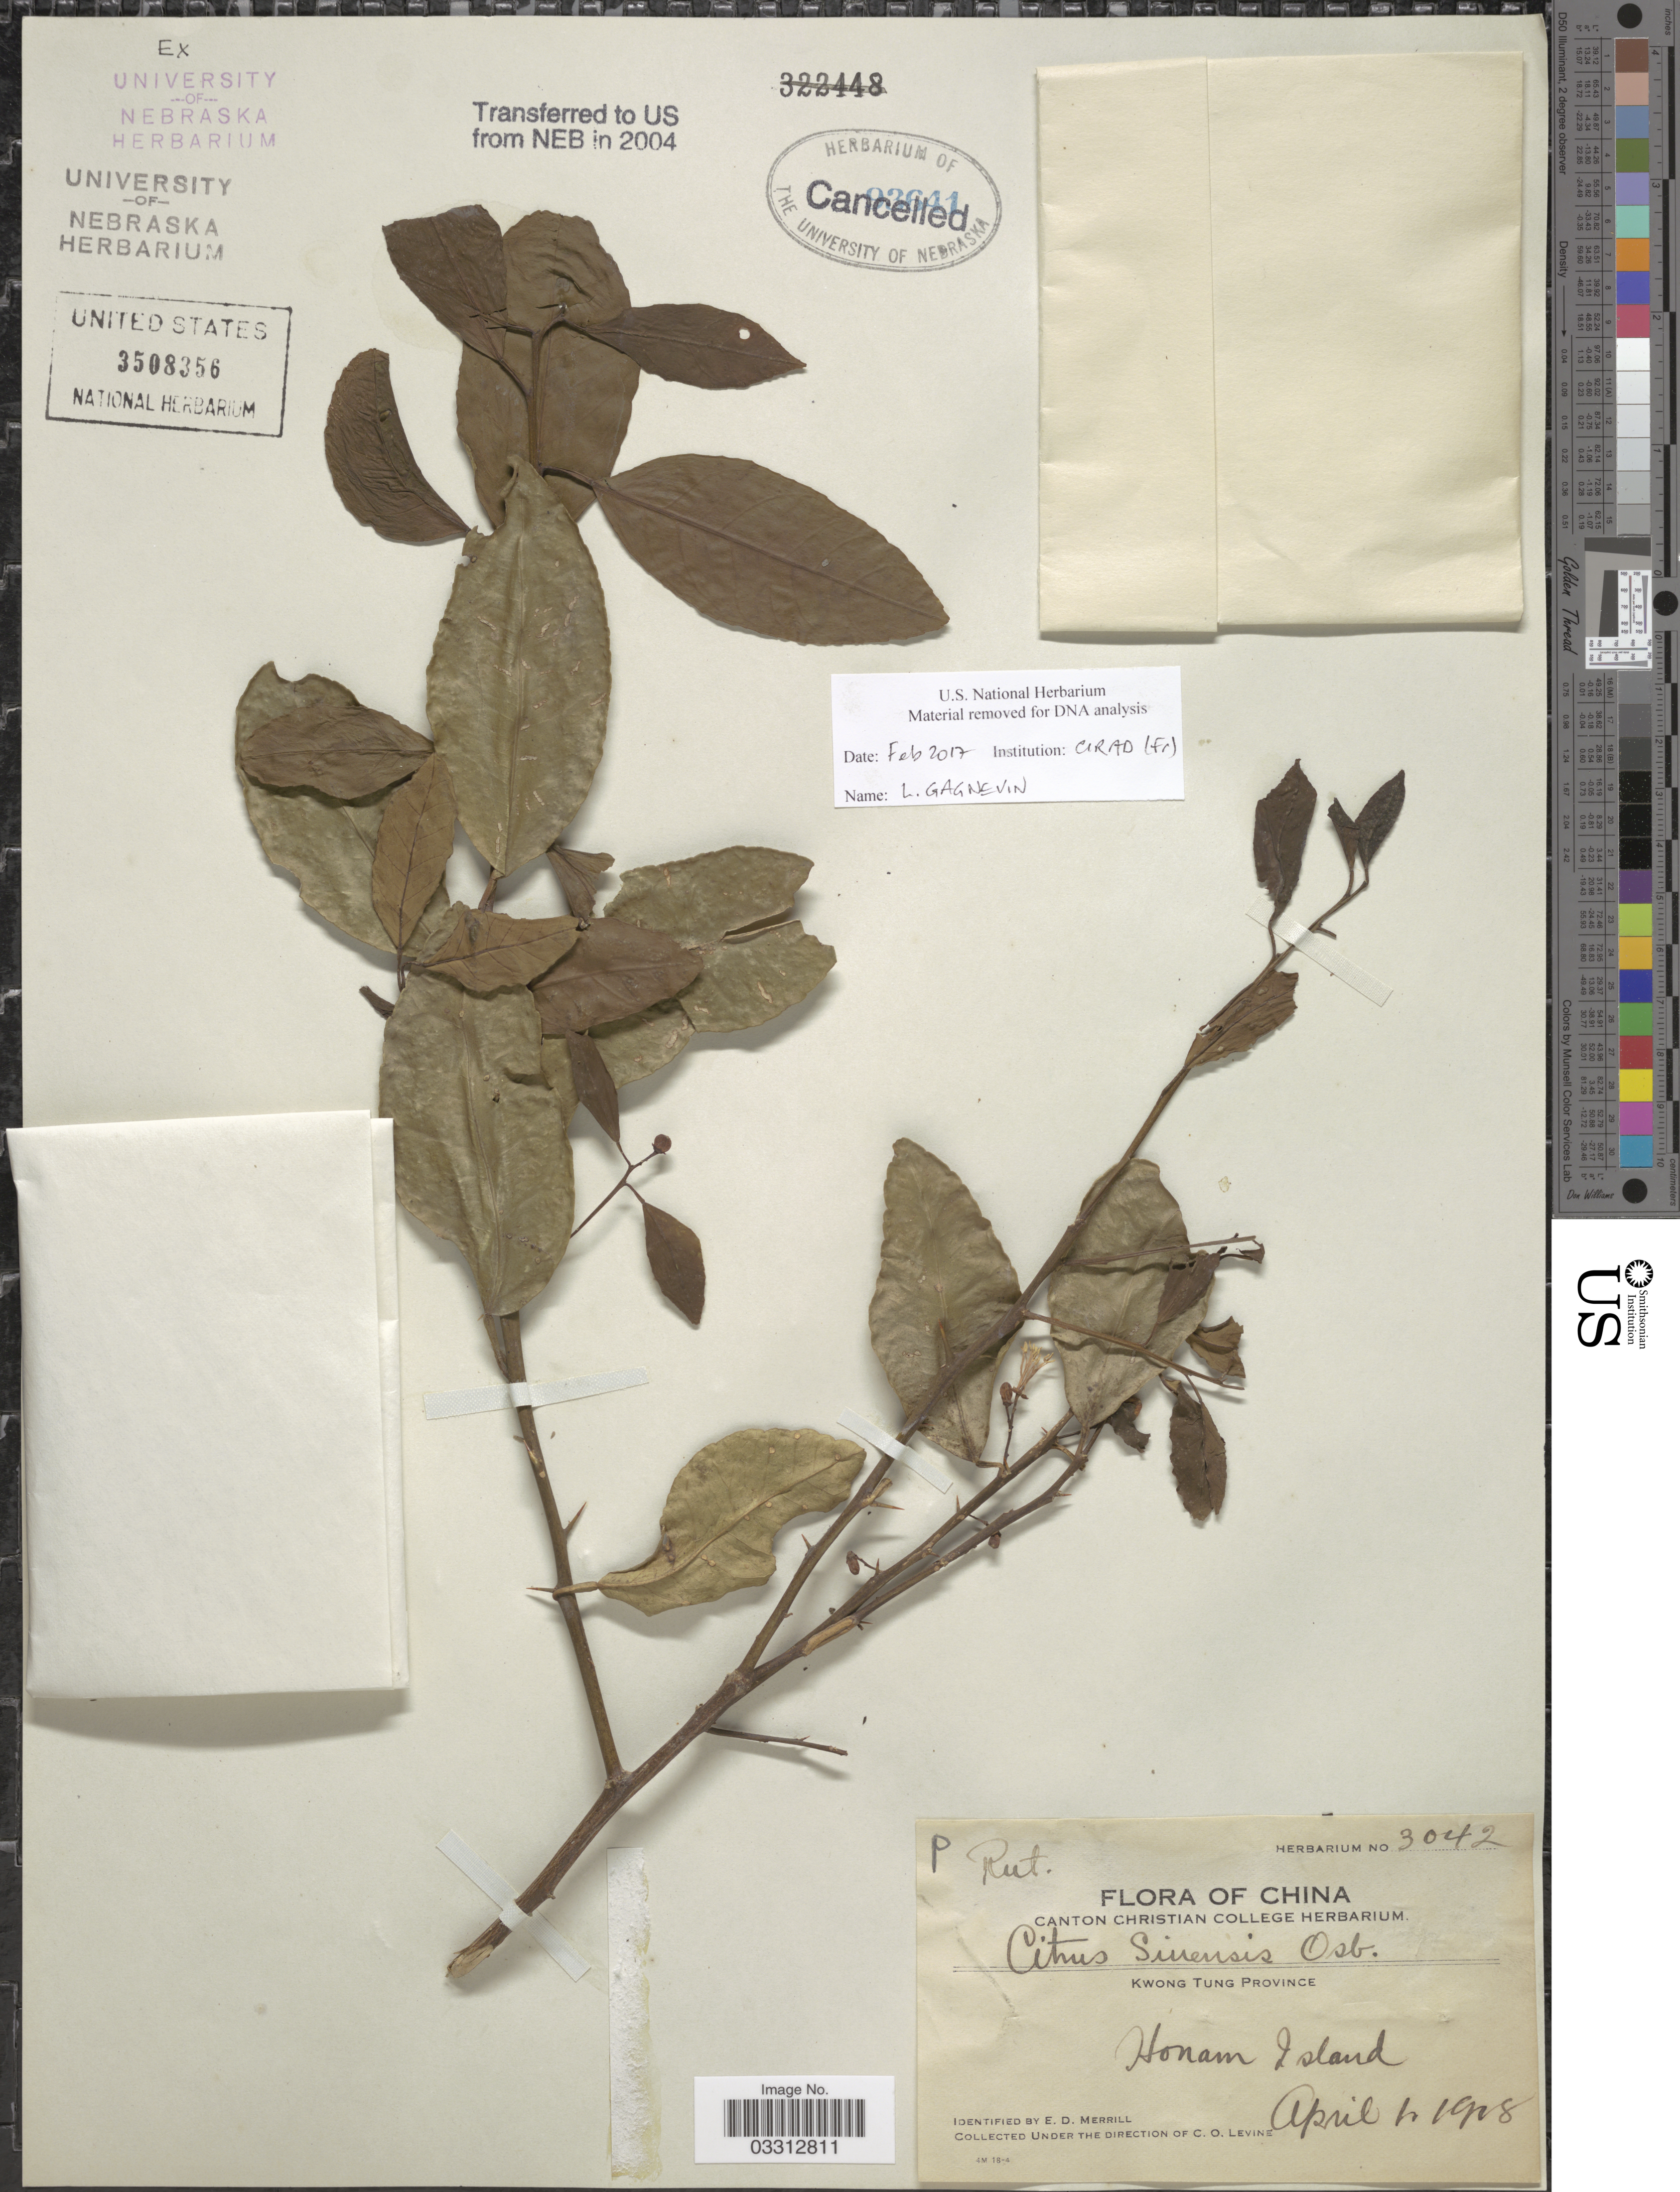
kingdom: Plantae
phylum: Tracheophyta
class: Magnoliopsida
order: Sapindales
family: Rutaceae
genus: Citrus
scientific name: Citrus x sinensis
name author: (L.) Osbeck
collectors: E. D. Merrill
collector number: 3042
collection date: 1918-04-01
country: China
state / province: Guangdong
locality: Kwong Tung Province, Honam Island.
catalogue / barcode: US 3508356